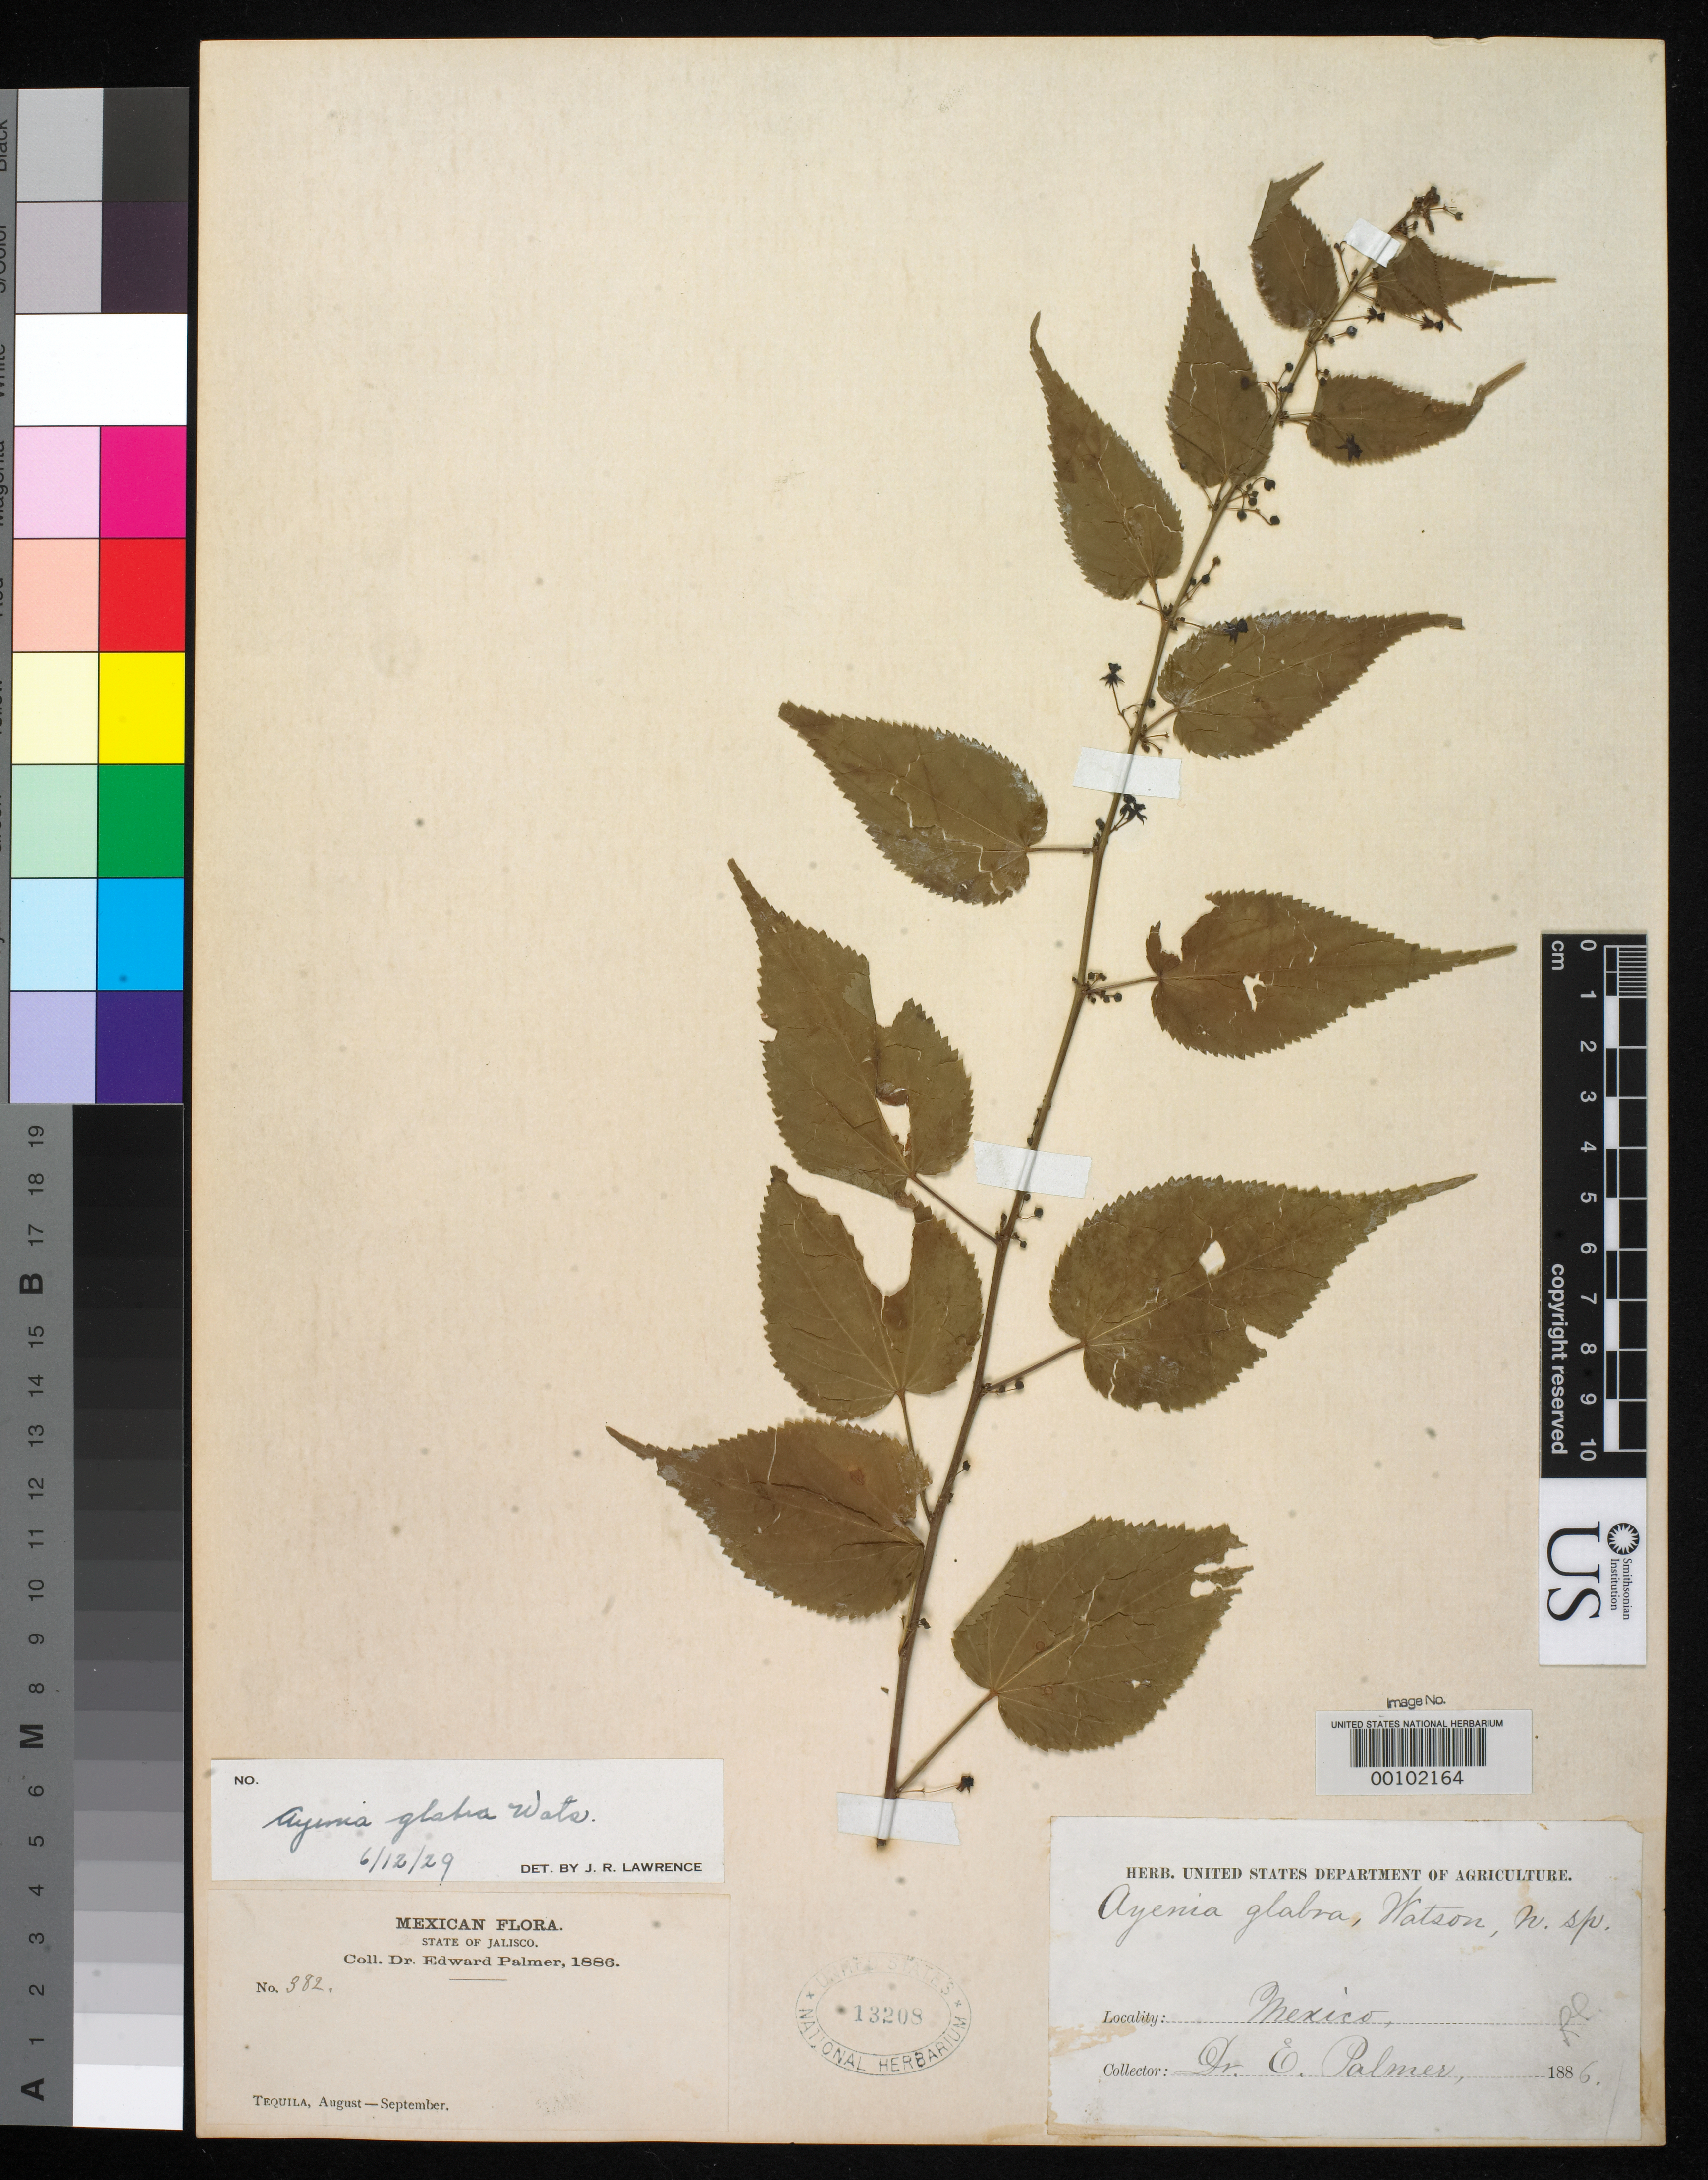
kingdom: Plantae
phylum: Tracheophyta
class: Magnoliopsida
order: Malvales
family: Malvaceae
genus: Ayenia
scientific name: Ayenia glabra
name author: S. Watson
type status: Isotype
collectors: E. Palmer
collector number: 382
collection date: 1886-08/1886-09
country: Mexico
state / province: Jalisco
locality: Tequila.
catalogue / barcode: US 13208